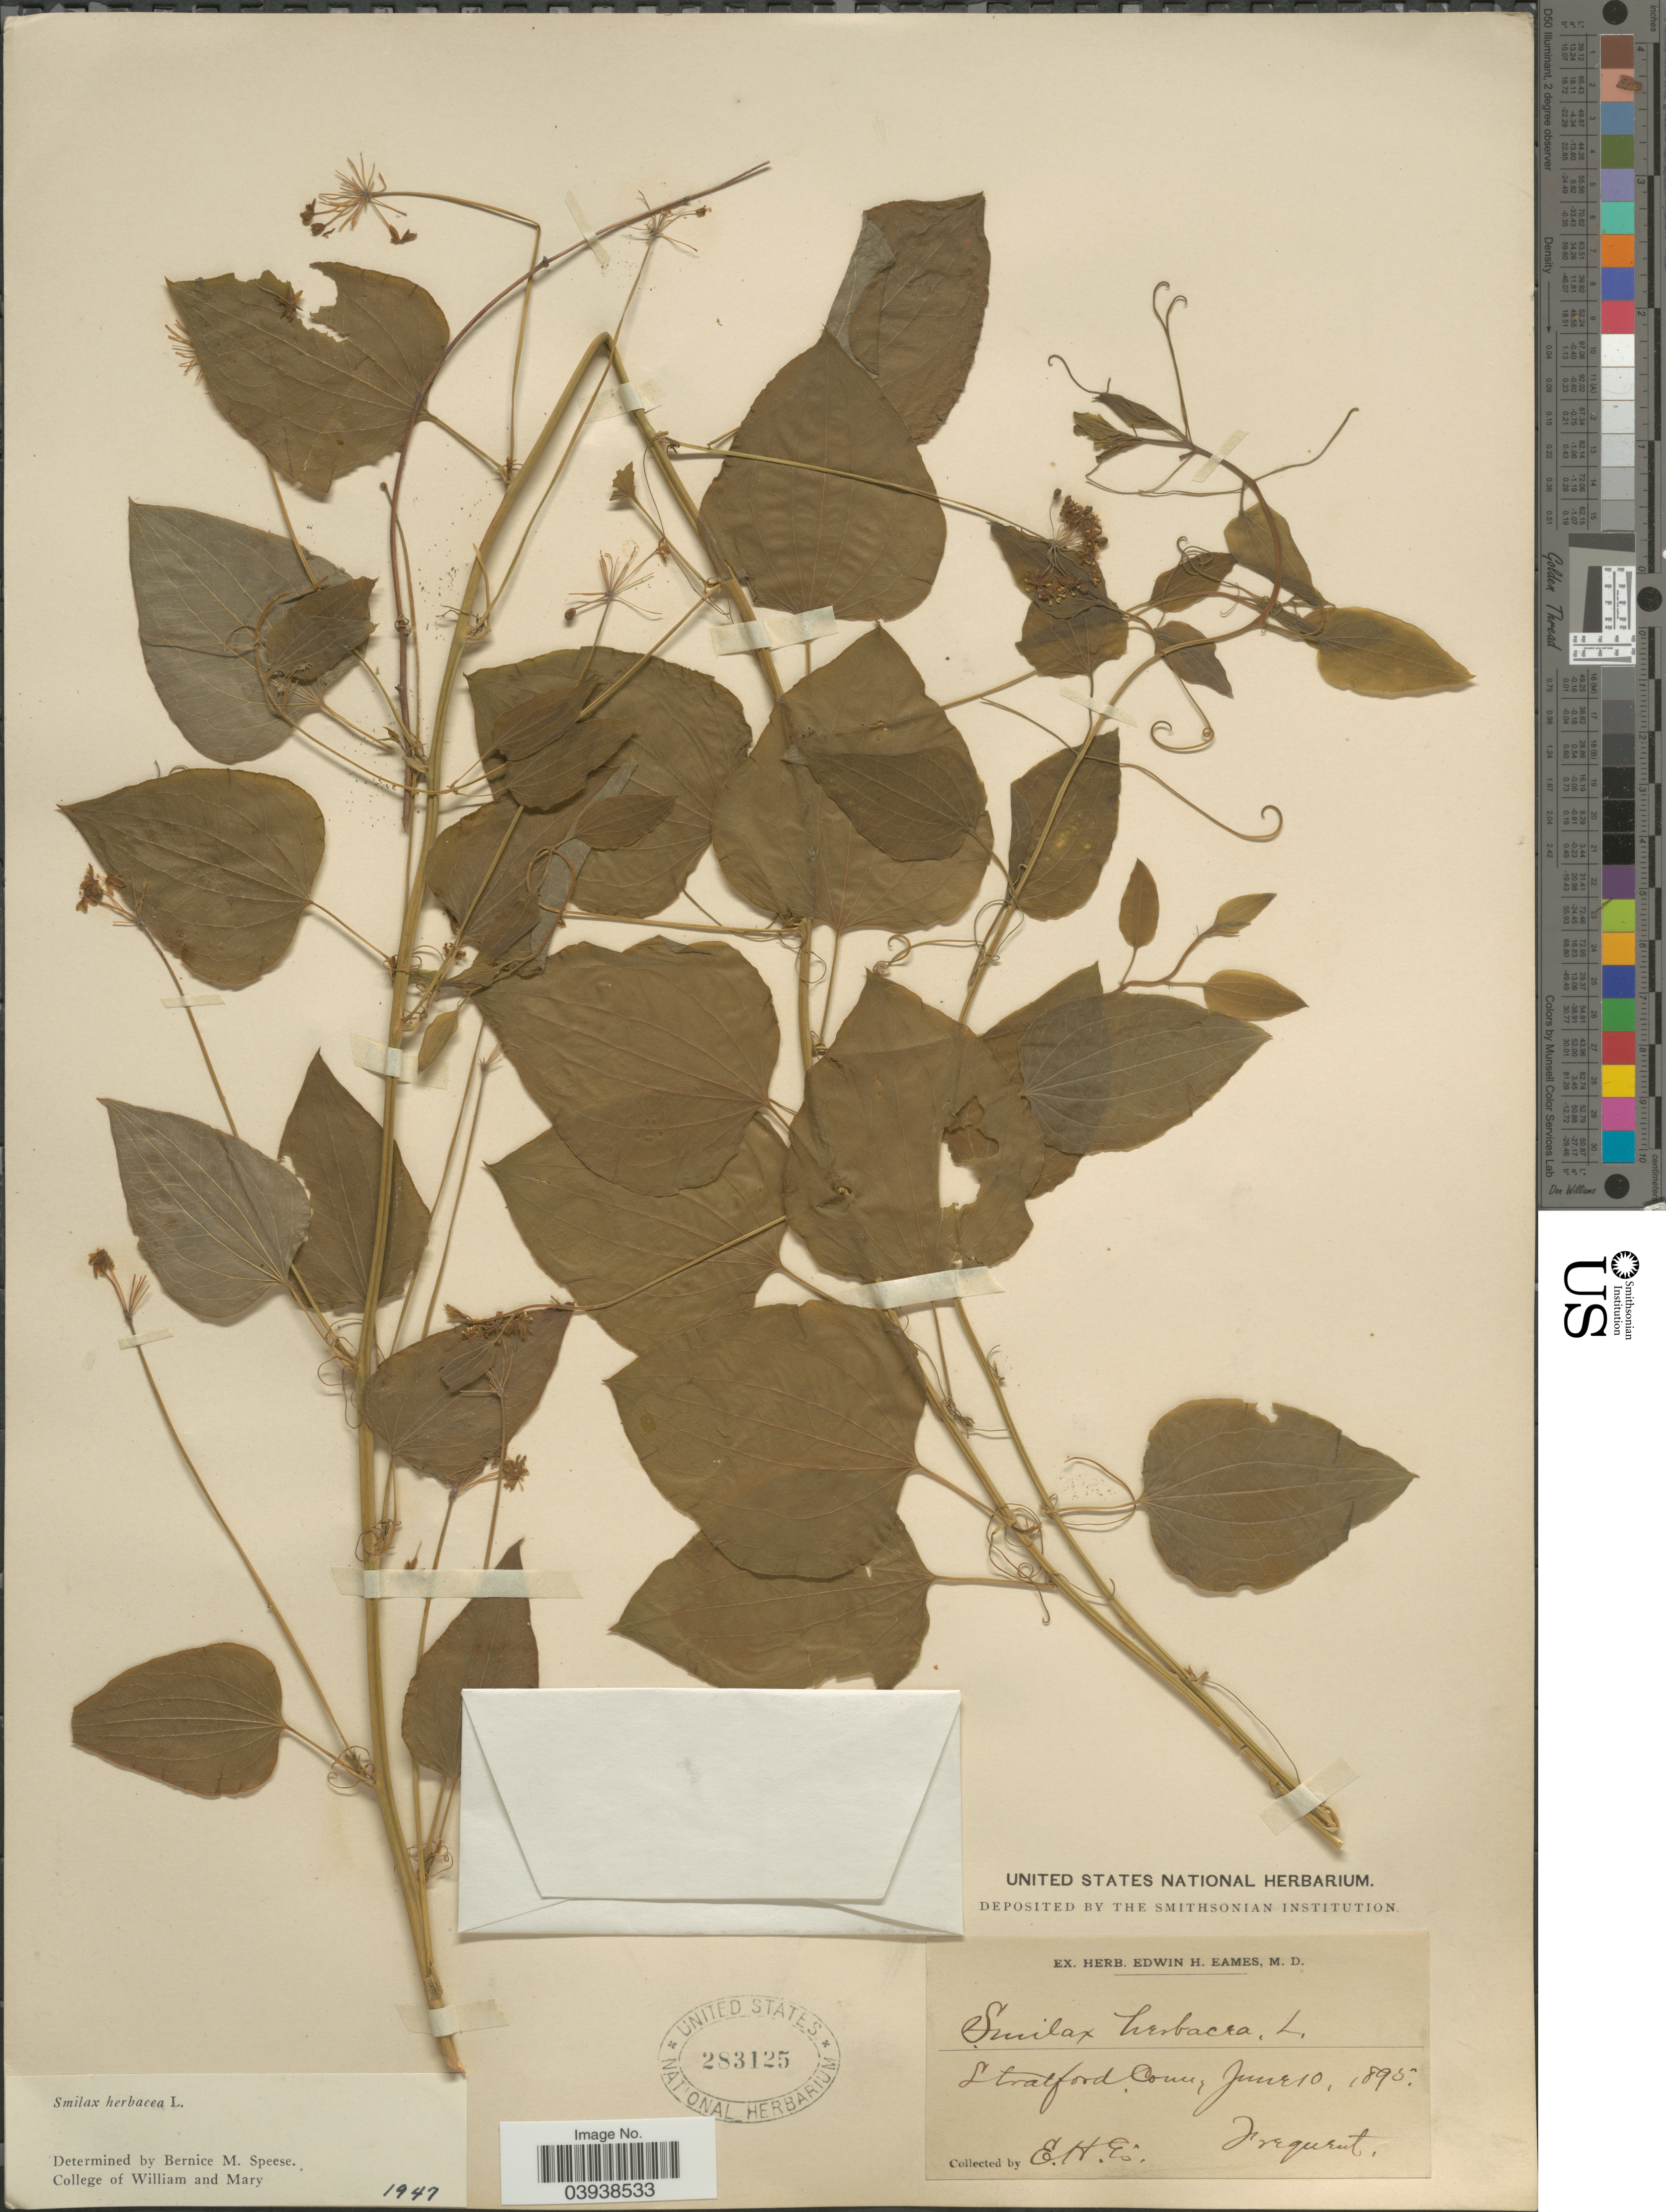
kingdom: Plantae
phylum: Tracheophyta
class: Liliopsida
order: Liliales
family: Smilacaceae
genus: Smilax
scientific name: Smilax herbacea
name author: L.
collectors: E. H. Eames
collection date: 1895-06-10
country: United States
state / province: Connecticut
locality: Stratford.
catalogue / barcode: US 283125